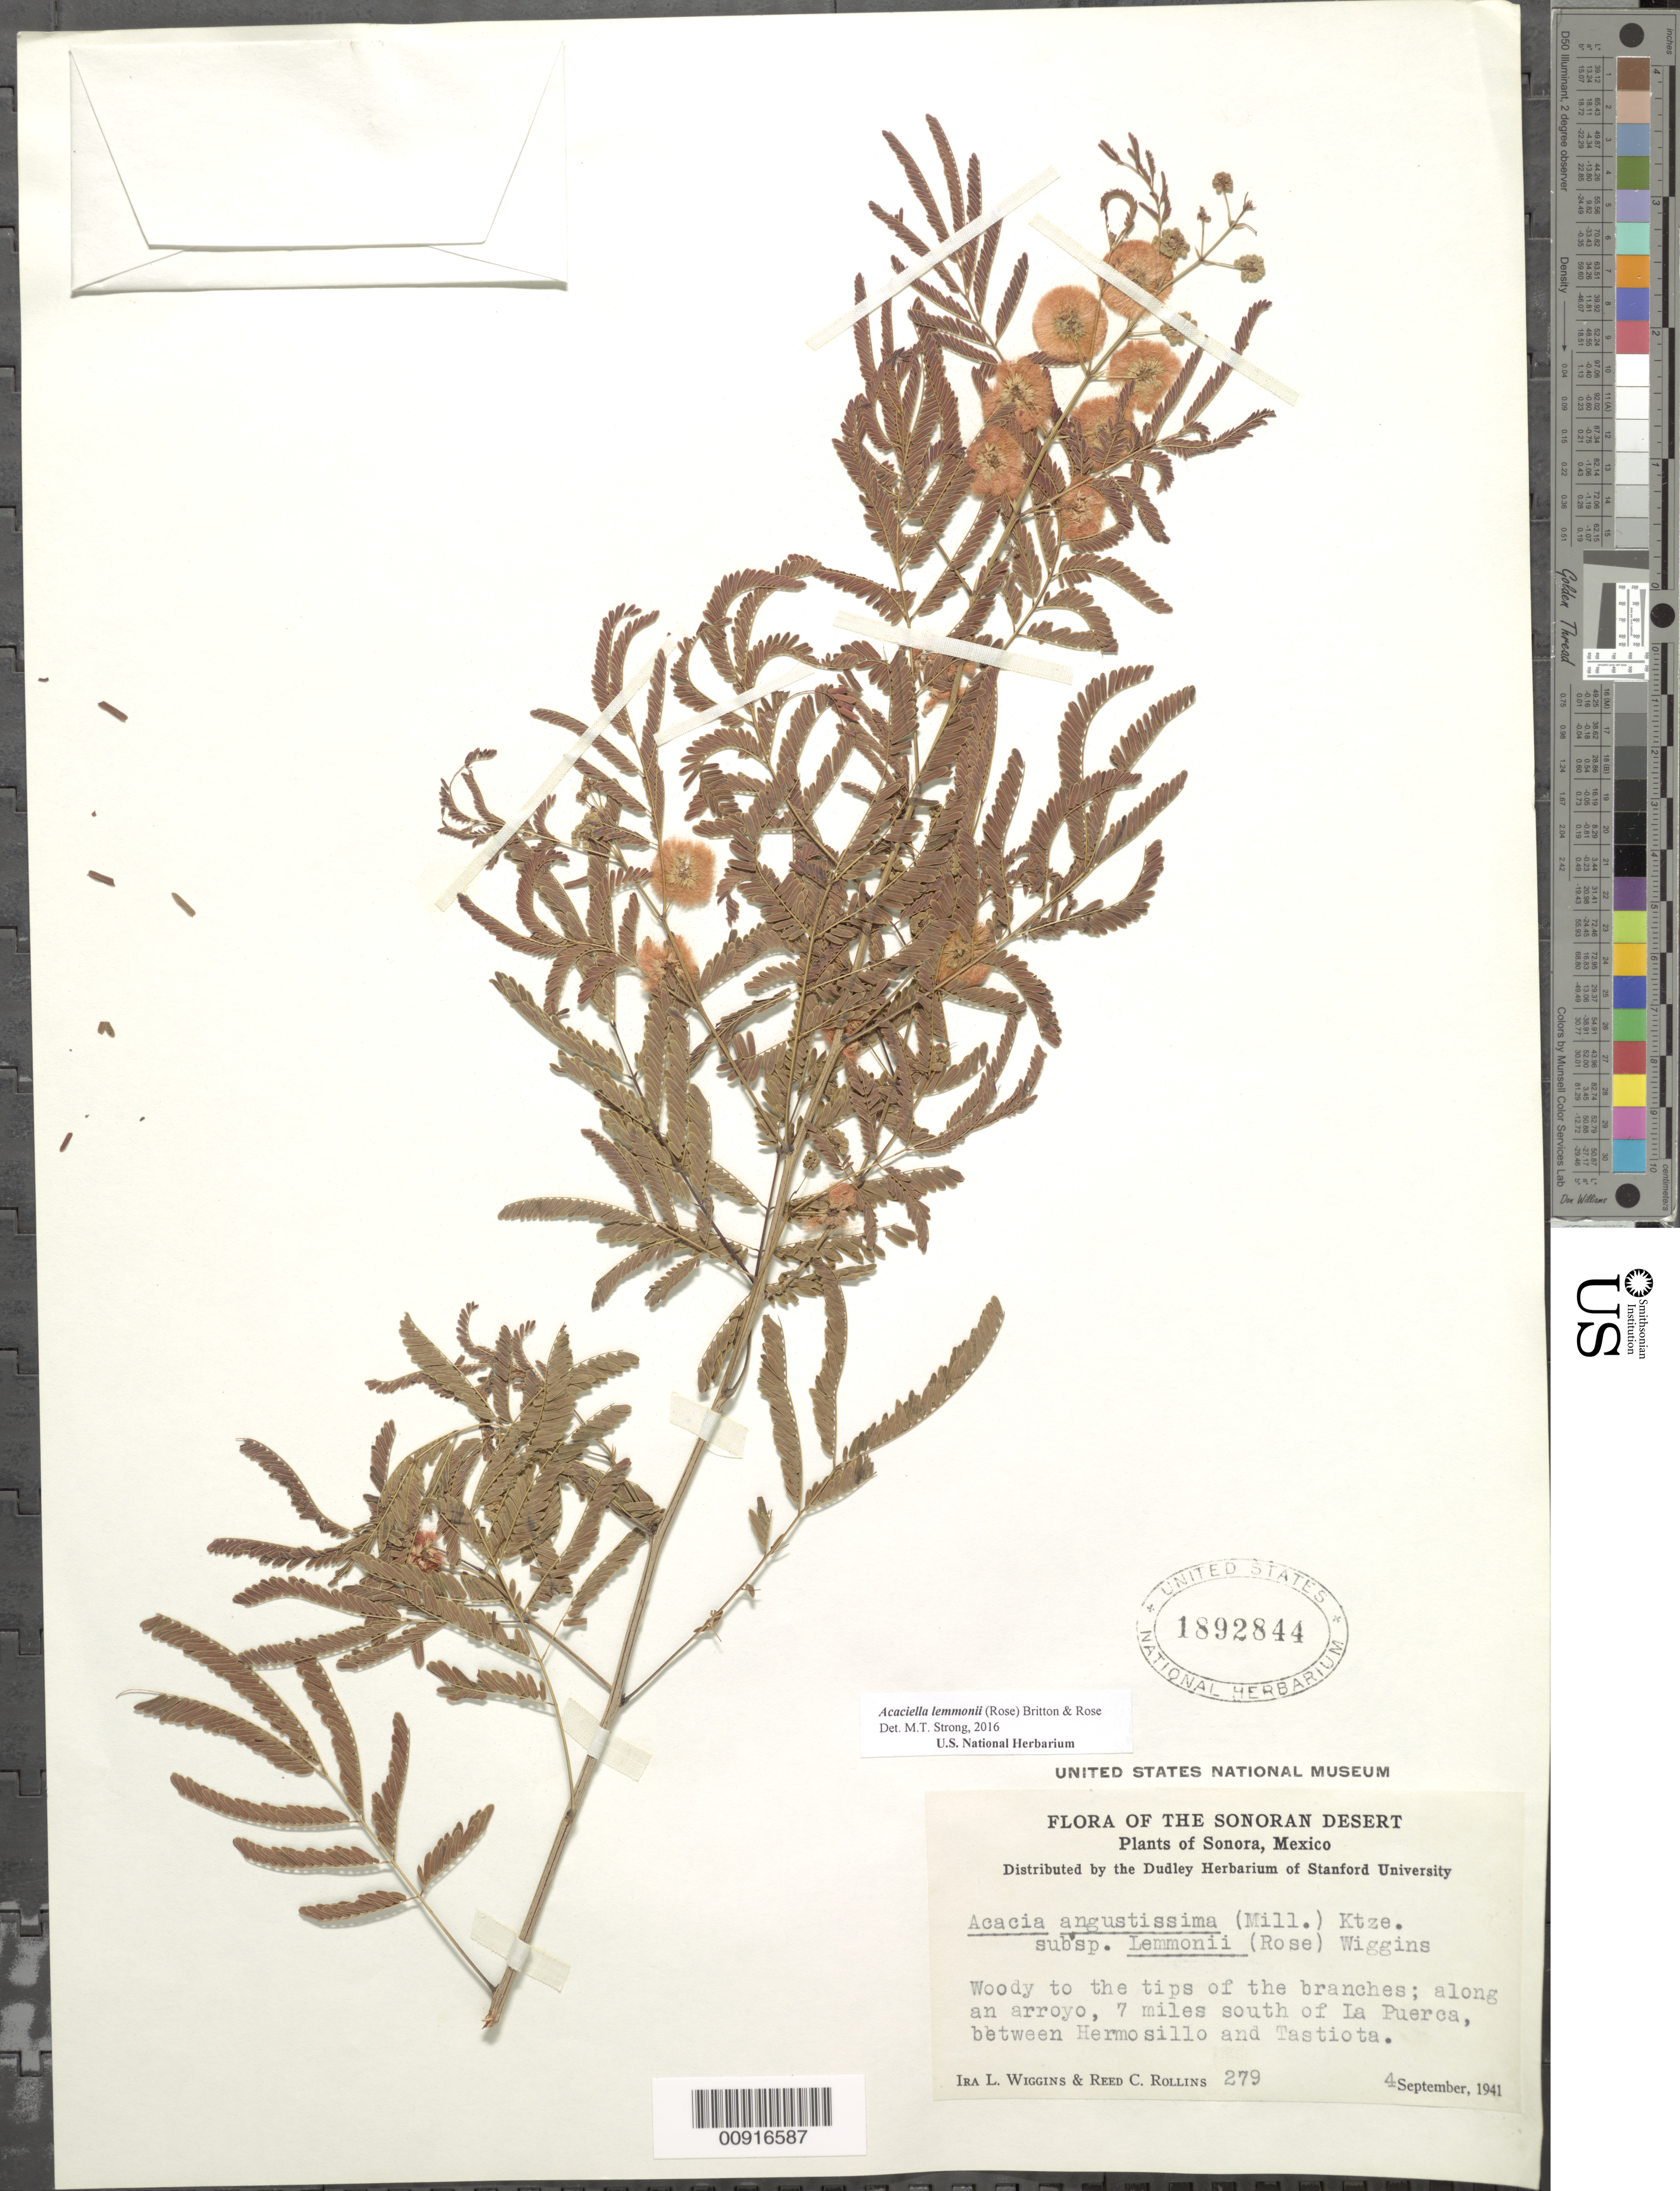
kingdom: Plantae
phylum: Tracheophyta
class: Magnoliopsida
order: Fabales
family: Fabaceae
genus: Acaciella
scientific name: Acaciella lemmonii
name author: (Rose) Britton & Rose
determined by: Strong, M. T., (US), Smithsonian Institution - National Museum of Natural History (UNITED STATES)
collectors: I. L. Wiggins & R. C. Rollins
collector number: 279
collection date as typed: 04 Sep 1941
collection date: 1941-09-04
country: Mexico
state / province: Sonora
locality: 7 miles south of La Puerca, between Hermosillo and Tastiota.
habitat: Along an arroyo.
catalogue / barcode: US 1892844